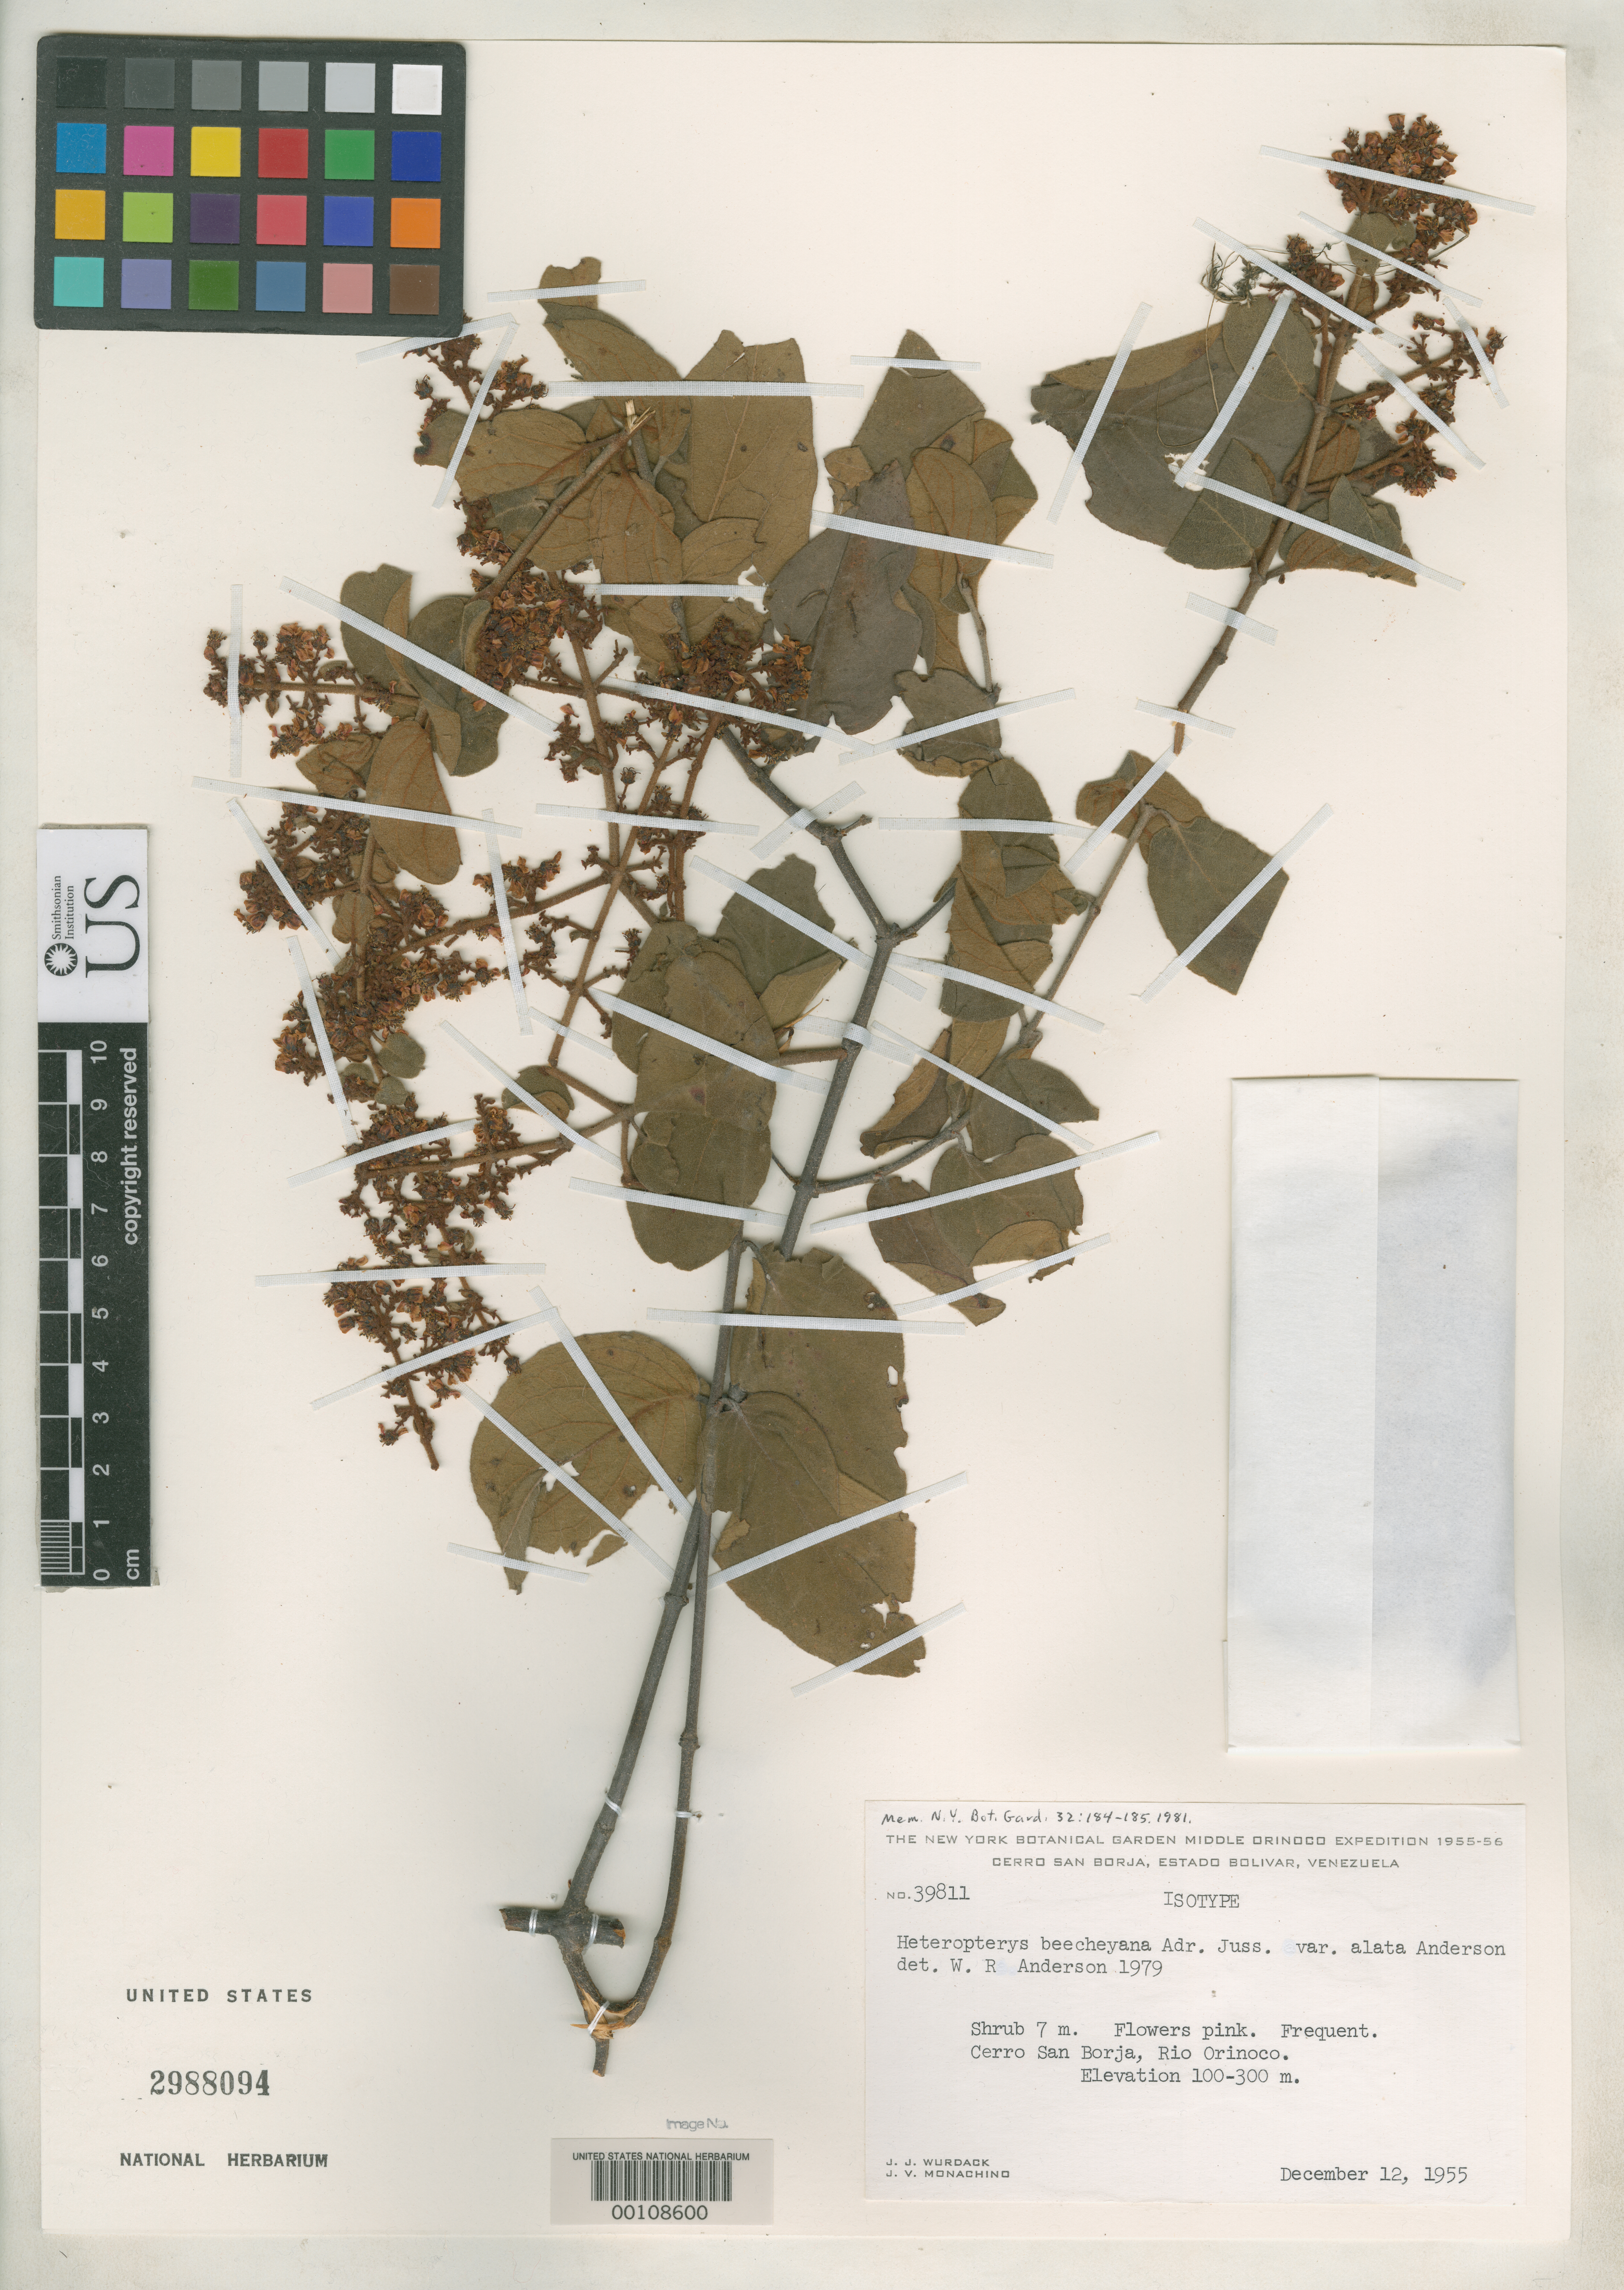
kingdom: Plantae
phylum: Tracheophyta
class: Magnoliopsida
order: Malpighiales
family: Malpighiaceae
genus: Heteropterys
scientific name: Heteropterys beecheyana var. alata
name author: W.R. Anderson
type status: Isotype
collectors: J. J. Wurdack & J. V. Monachino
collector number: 39811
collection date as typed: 12 Dec 1955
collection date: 1955-12-12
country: Venezuela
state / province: Bolivar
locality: Cerro San Borja, Rio Orinoco.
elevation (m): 100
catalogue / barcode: US 2988094